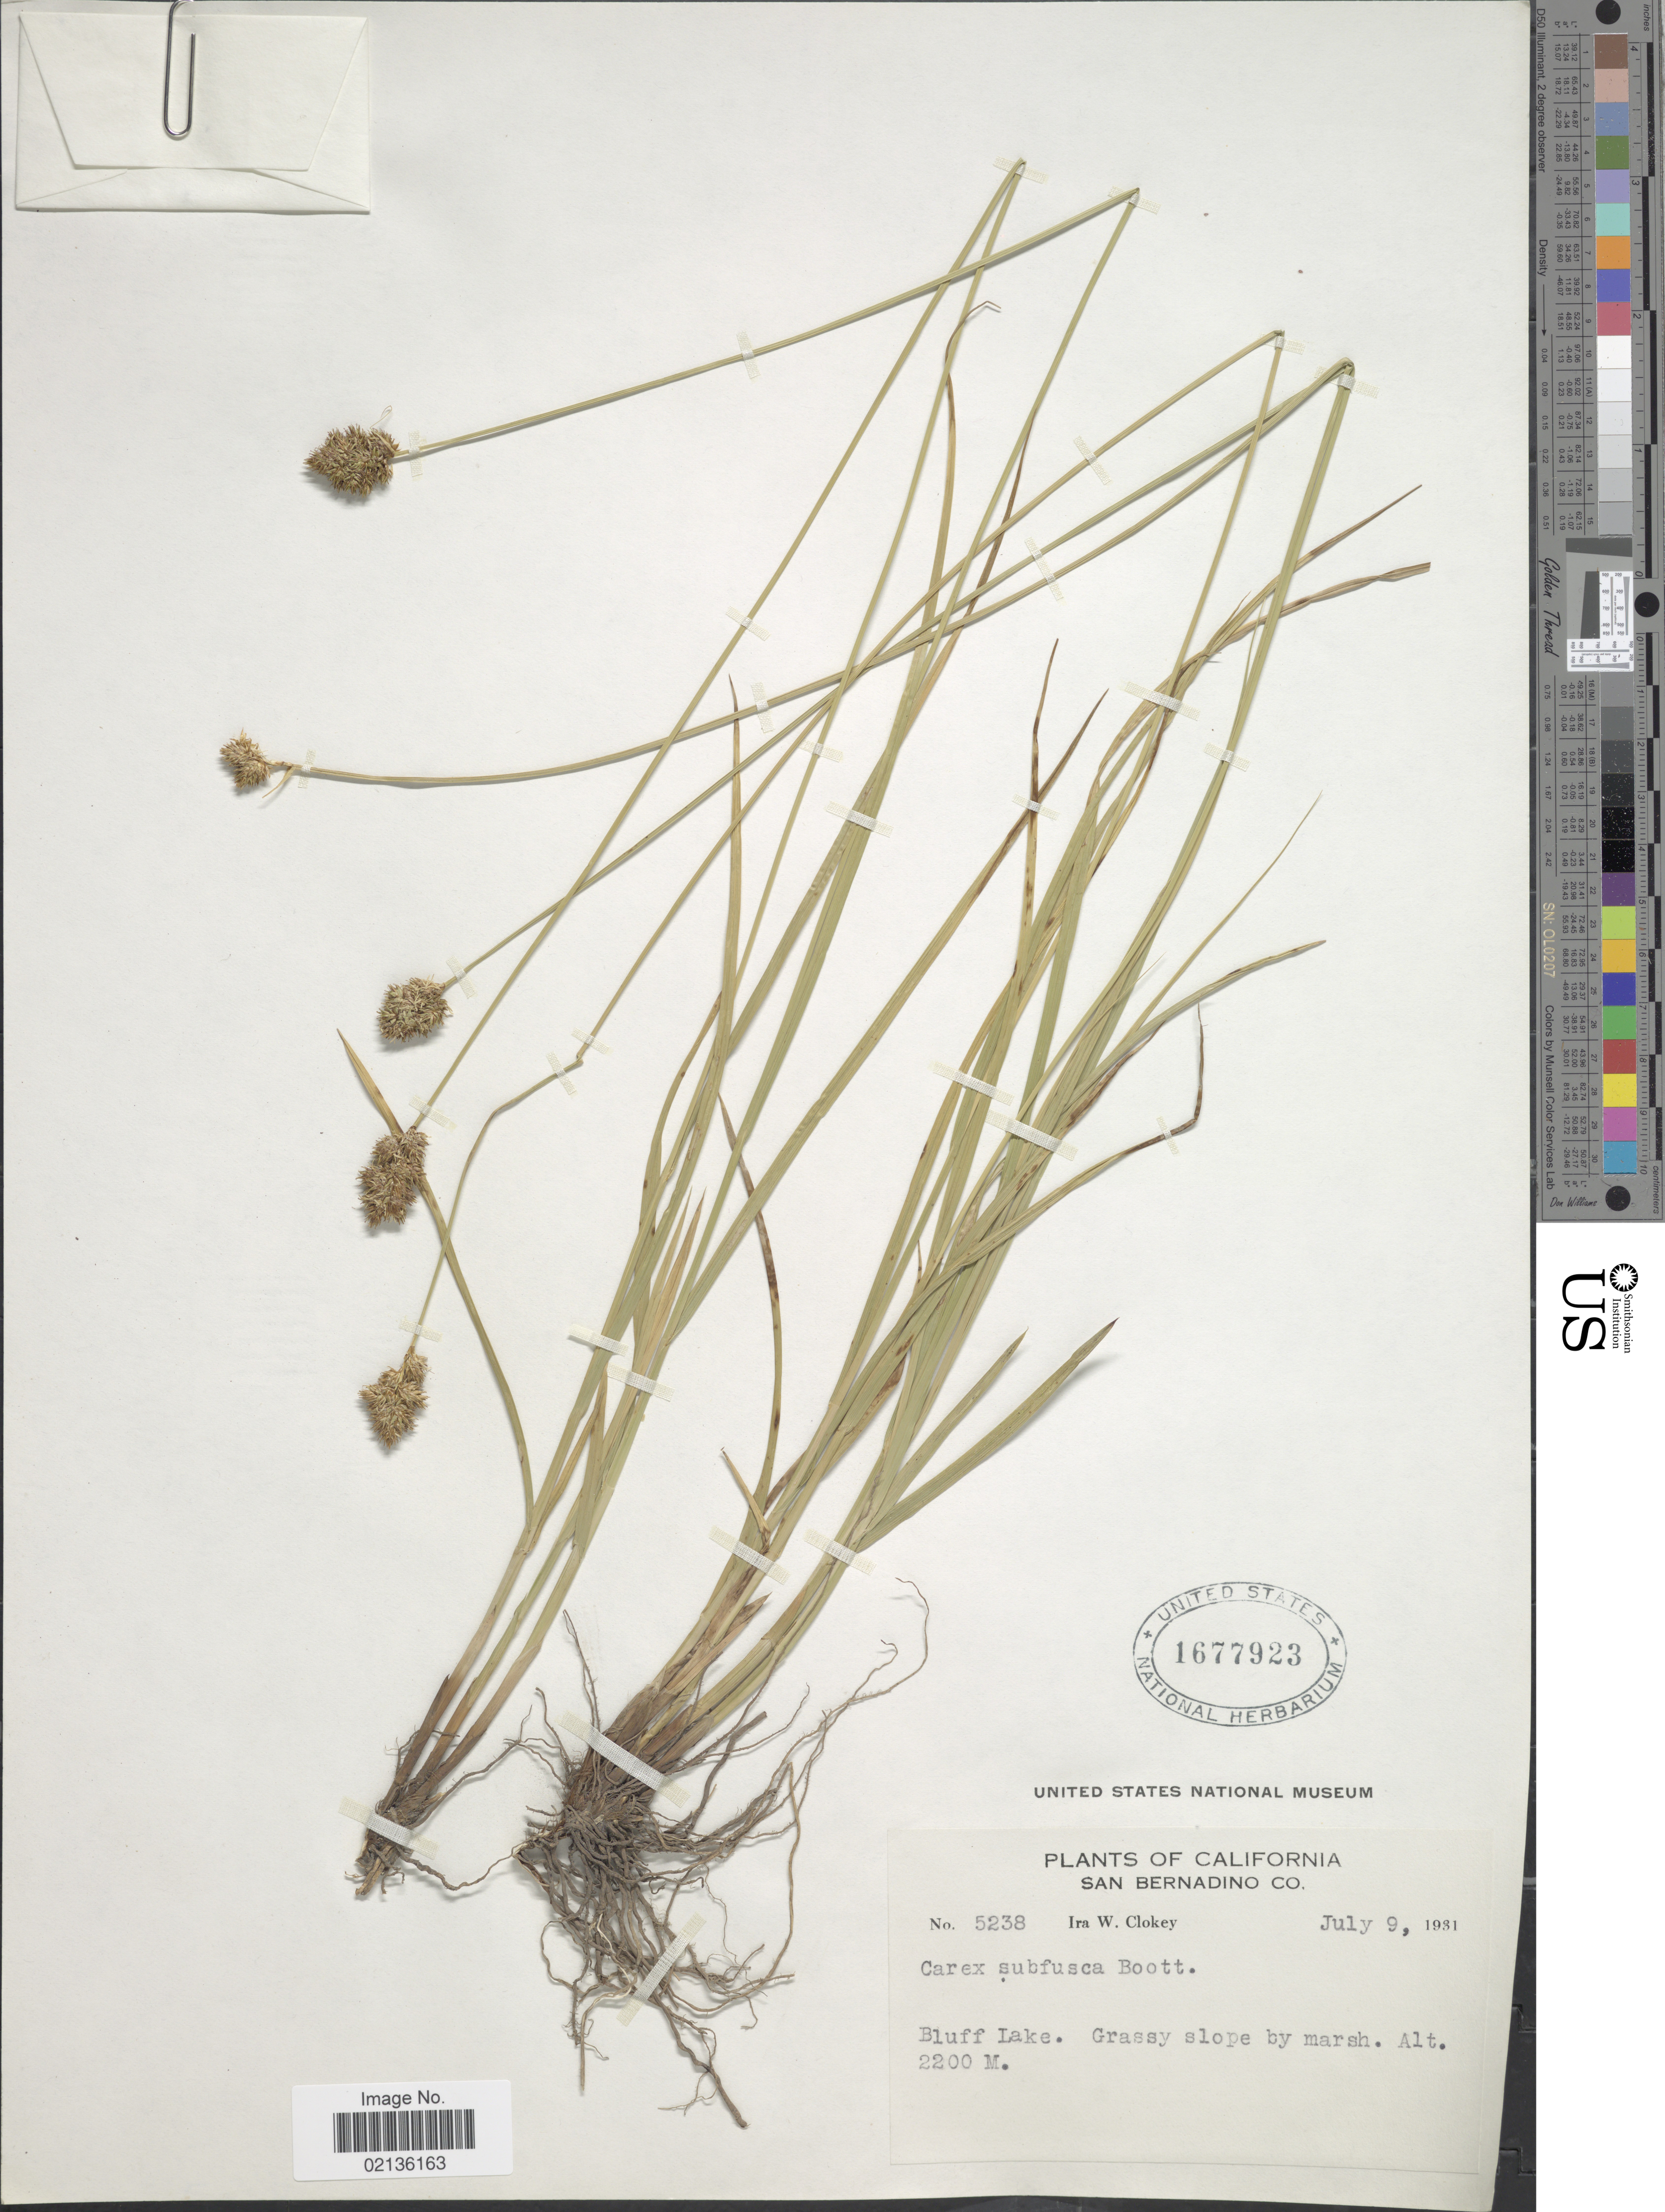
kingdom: Plantae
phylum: Tracheophyta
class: Liliopsida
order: Poales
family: Cyperaceae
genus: Carex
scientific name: Carex subfusca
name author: W. Boott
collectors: I. W. Clokey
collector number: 5238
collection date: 1931-07-09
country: United States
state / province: California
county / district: San Bernardino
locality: San Bernadino Co., Bluff Lake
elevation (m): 2200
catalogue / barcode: US 1677923